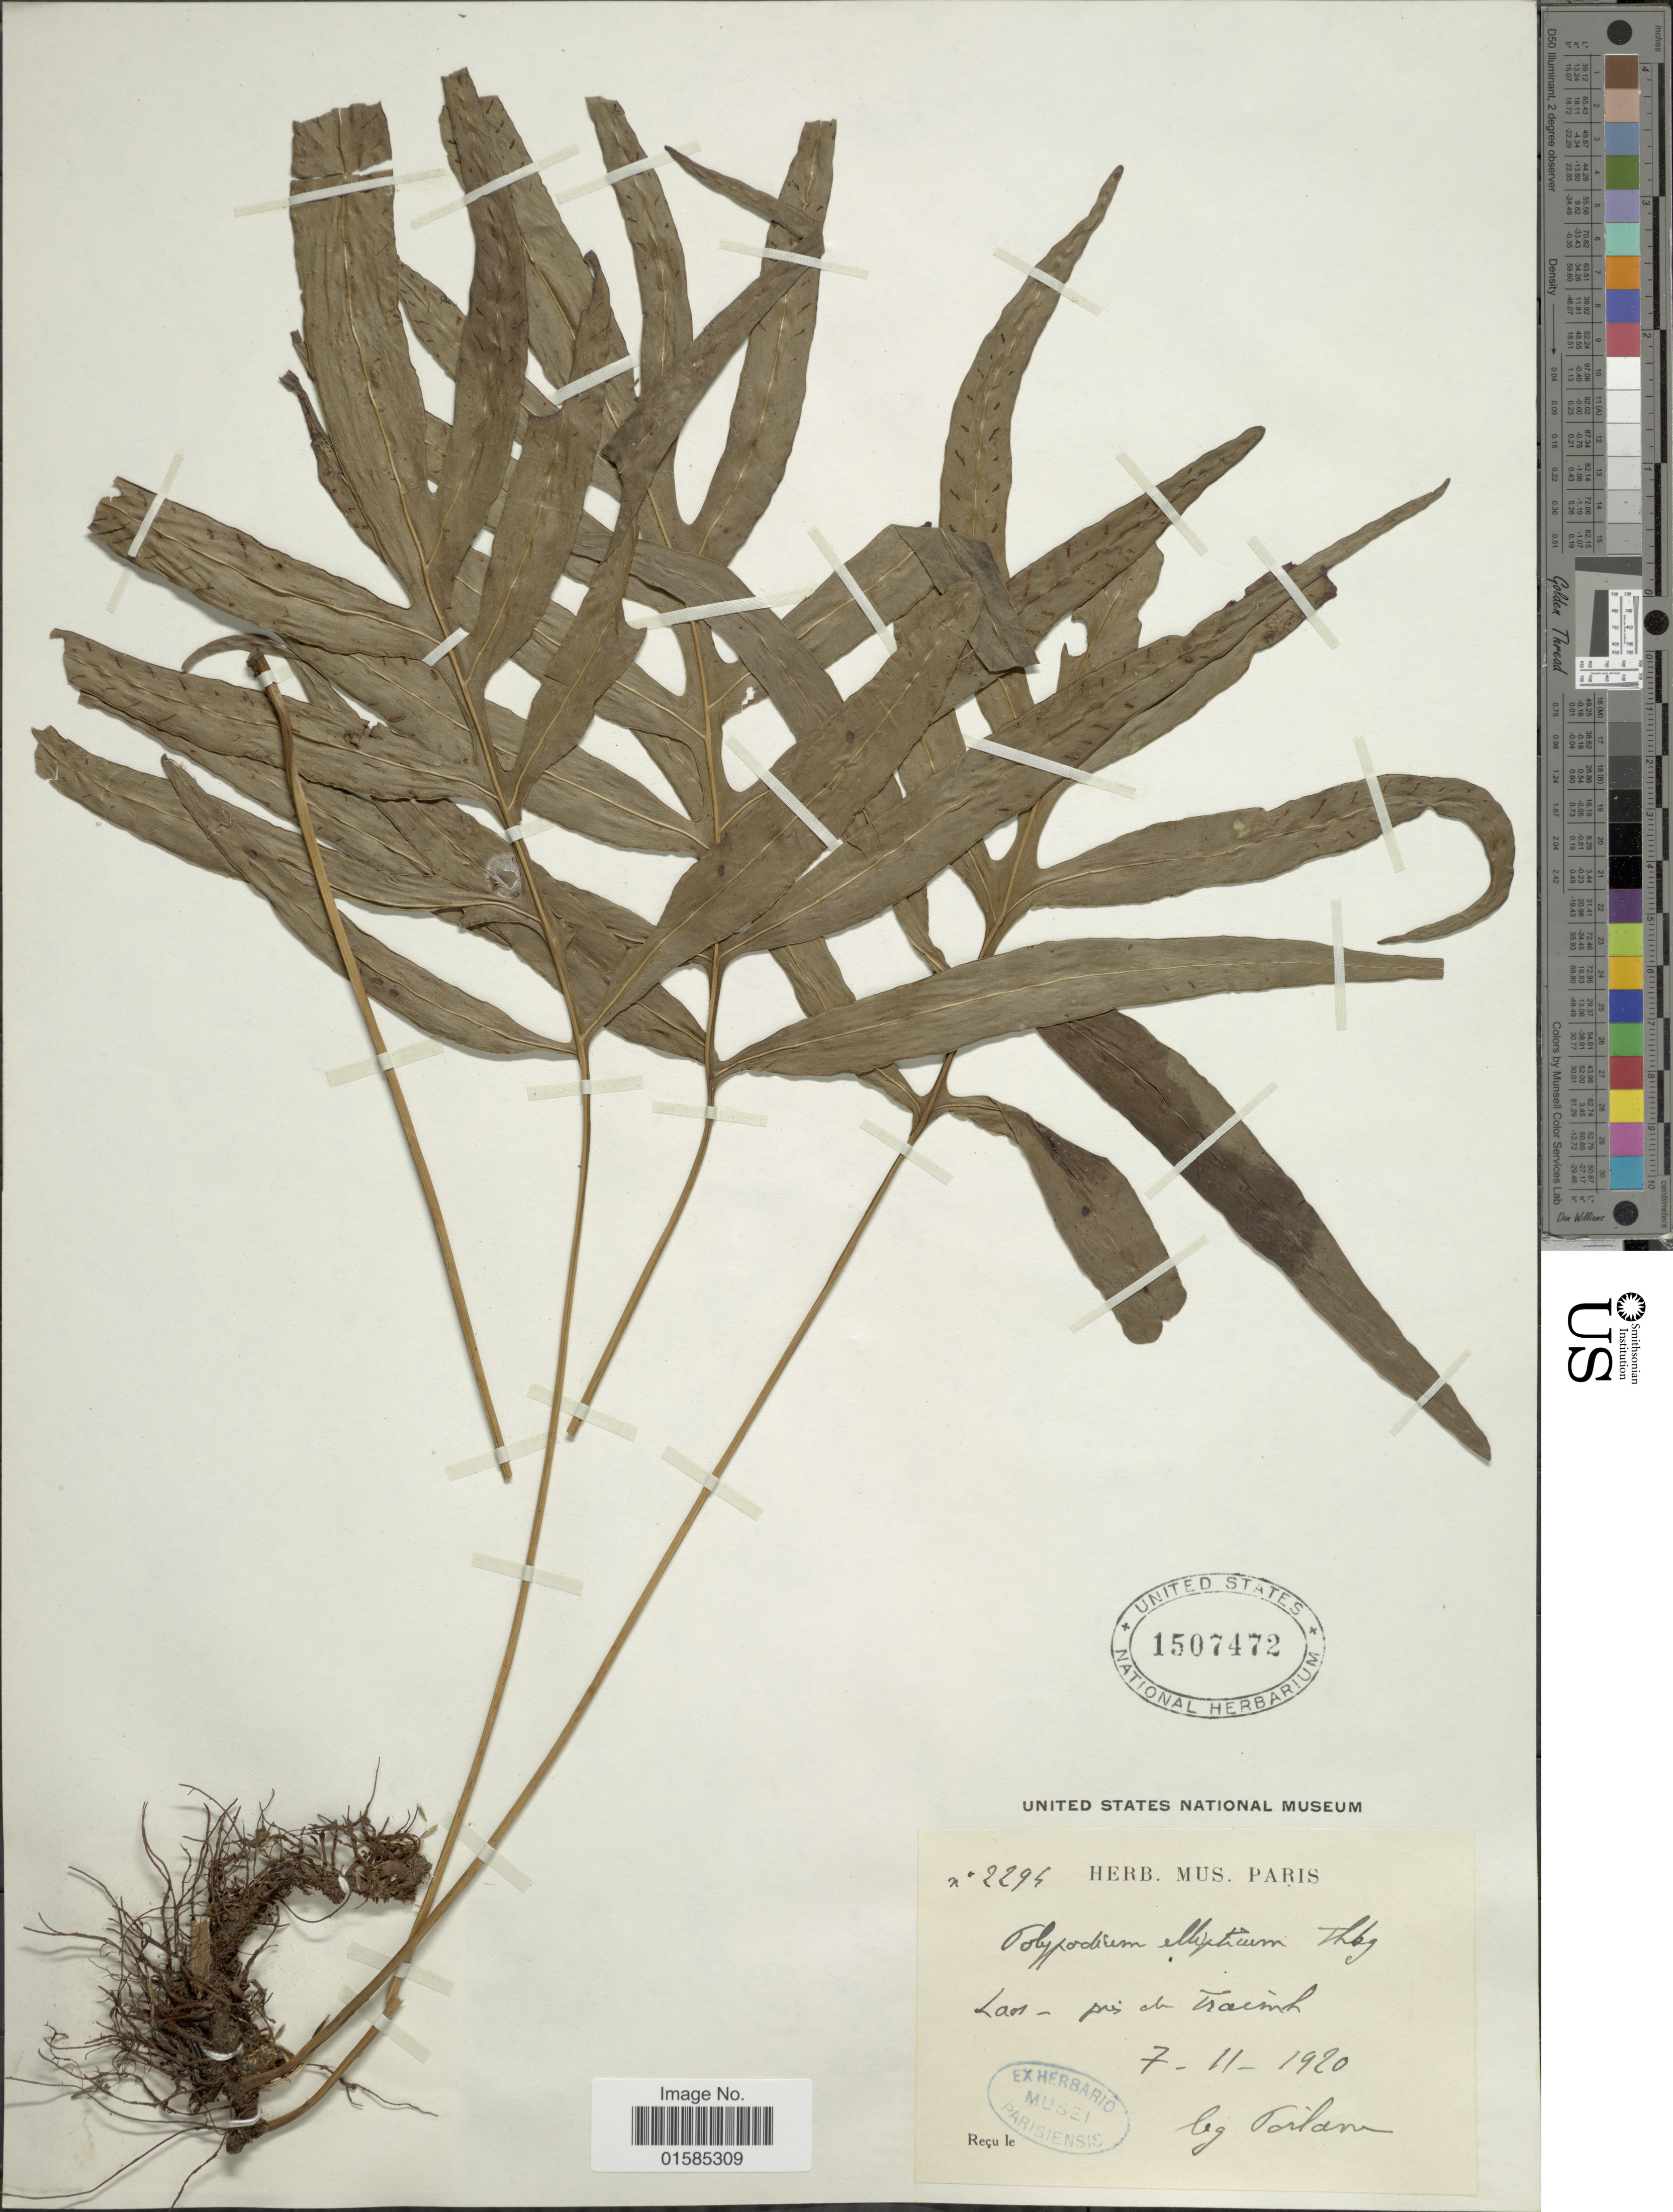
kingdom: Plantae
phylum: Tracheophyta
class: Polypodiopsida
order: Polypodiales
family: Polypodiaceae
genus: Leptochilus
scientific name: Leptochilus ellipticus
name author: (Thunb.) Noot.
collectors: -. Poilane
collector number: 2294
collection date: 1920-11-07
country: Laos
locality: Laos - pres du Traimh [interpreted]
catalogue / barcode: US 1507472